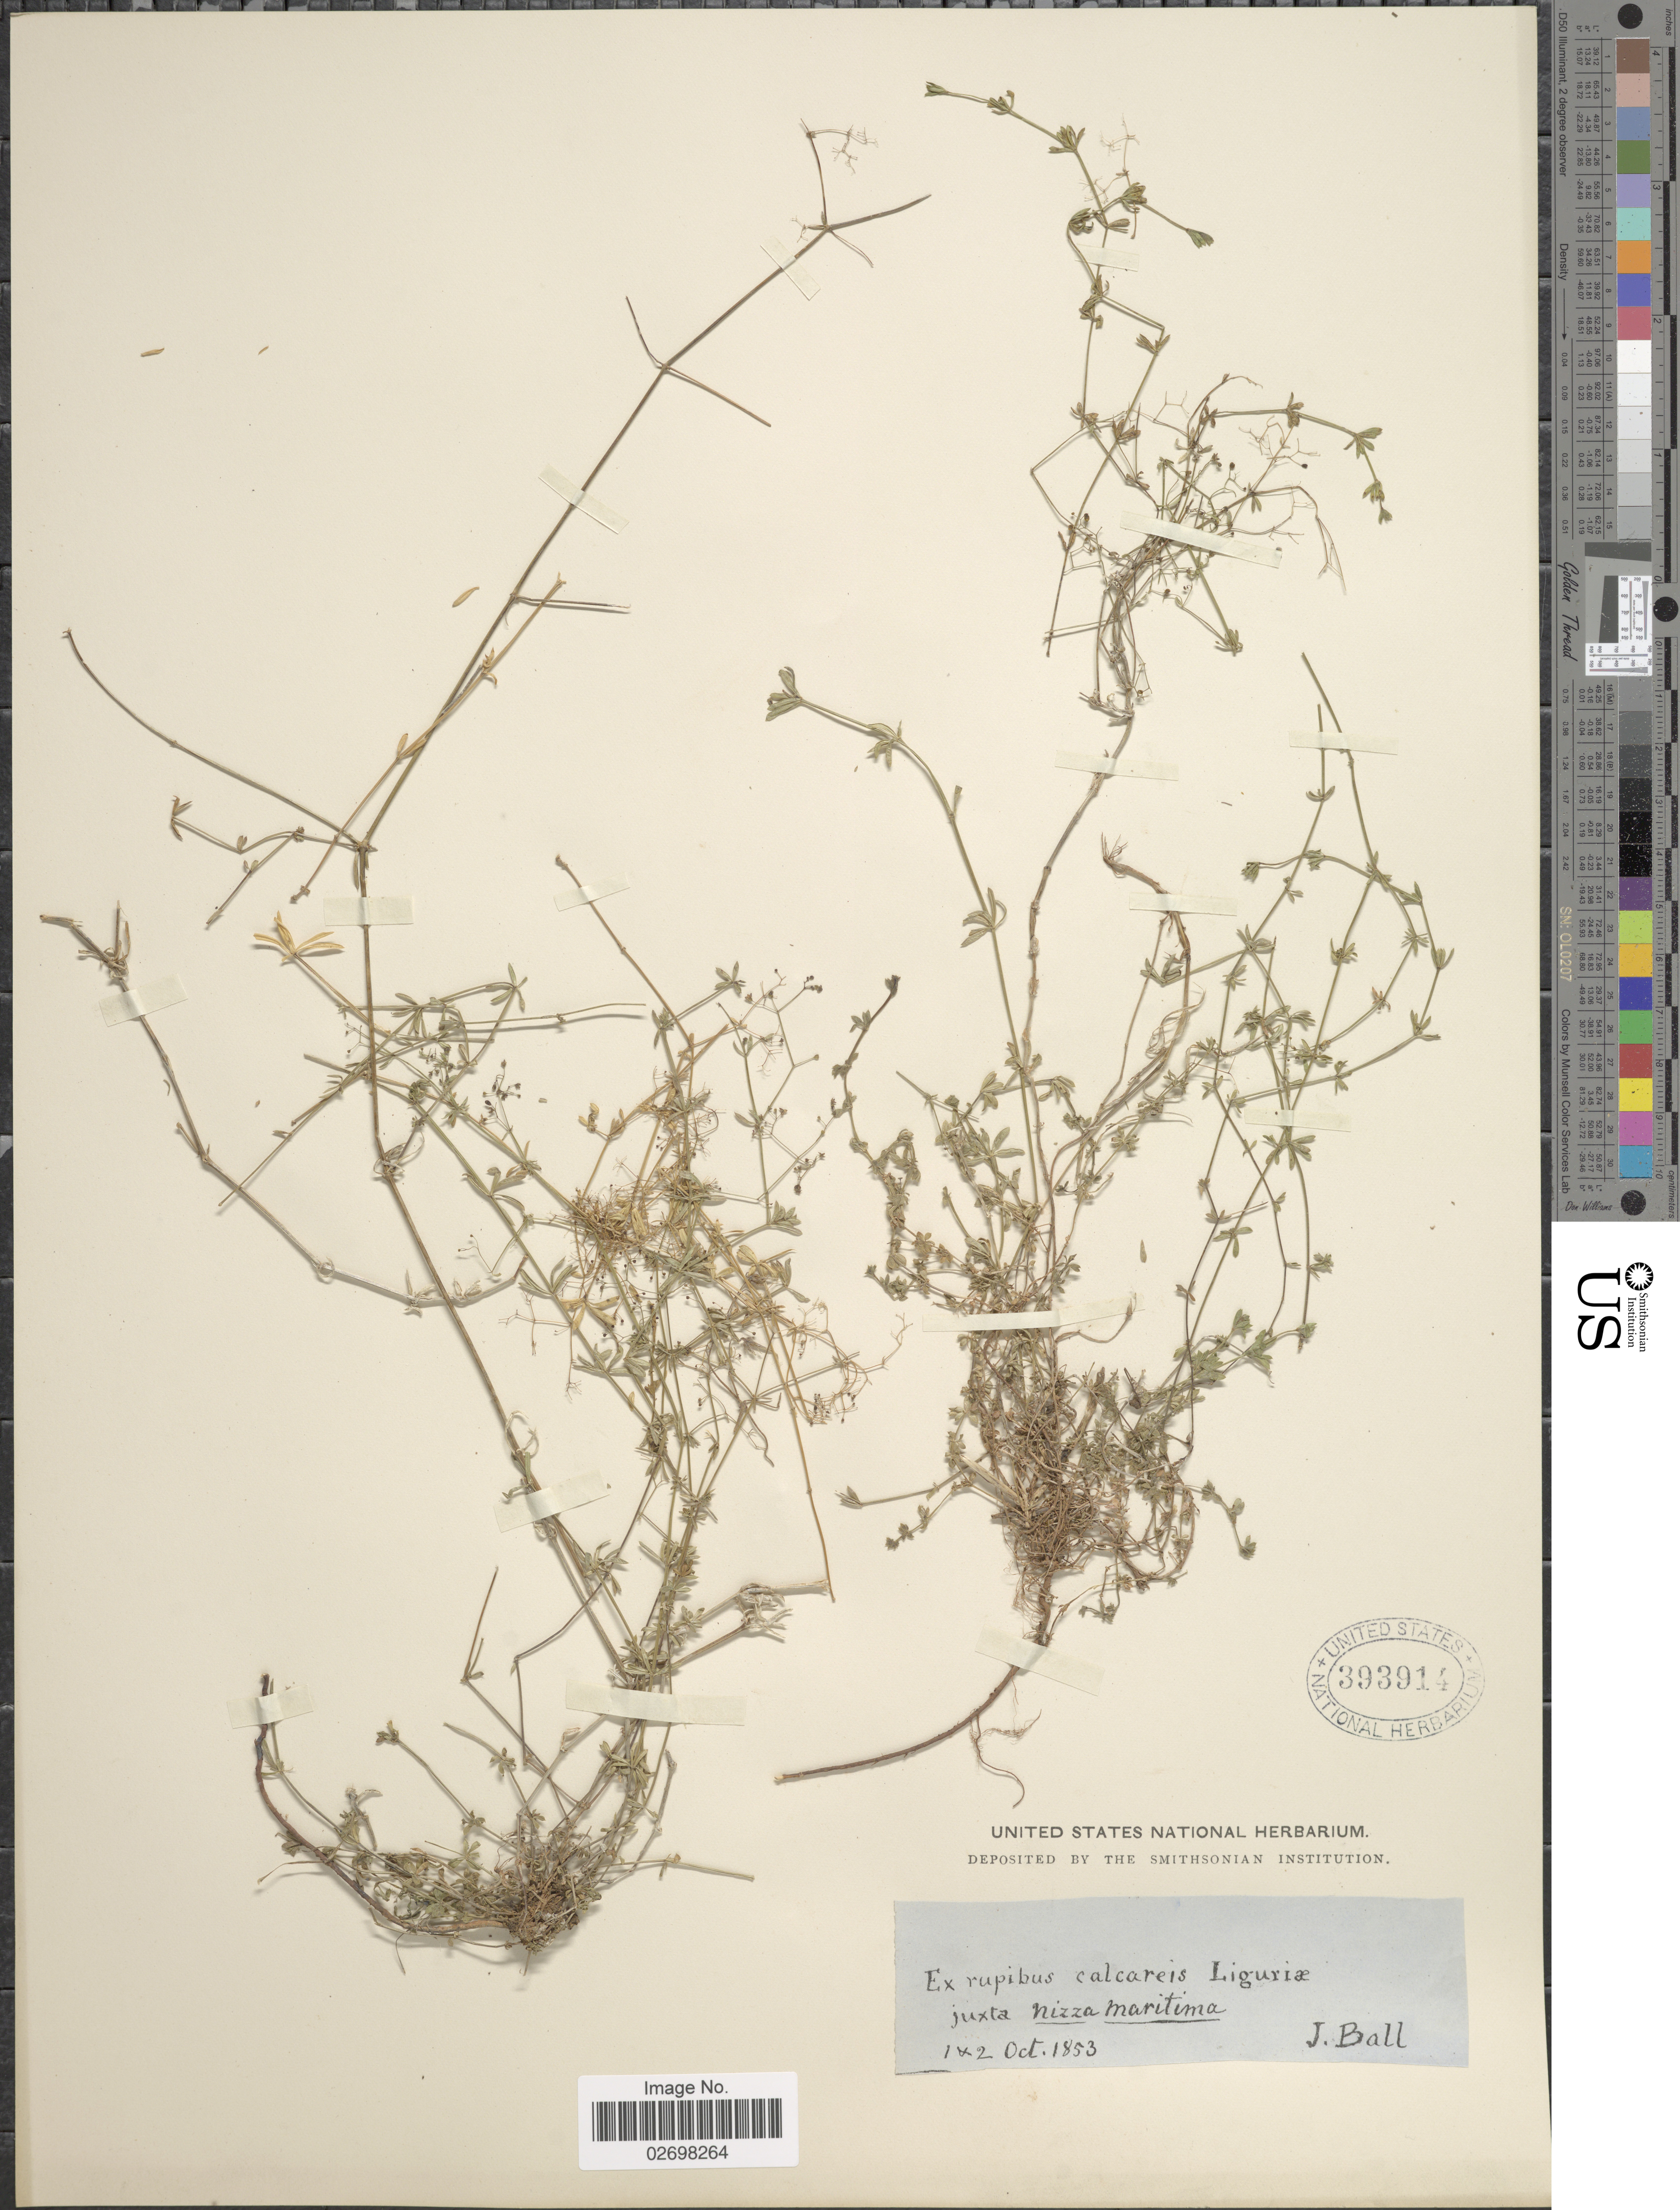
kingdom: Plantae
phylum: Tracheophyta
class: Magnoliopsida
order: Gentianales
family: Rubiaceae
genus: Galium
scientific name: Galium sp.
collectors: J. Ball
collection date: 1853-10-01/1853-10-02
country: France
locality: Rupibus calcareis Liguriæ juxta Nizza Maritima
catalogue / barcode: US 393914